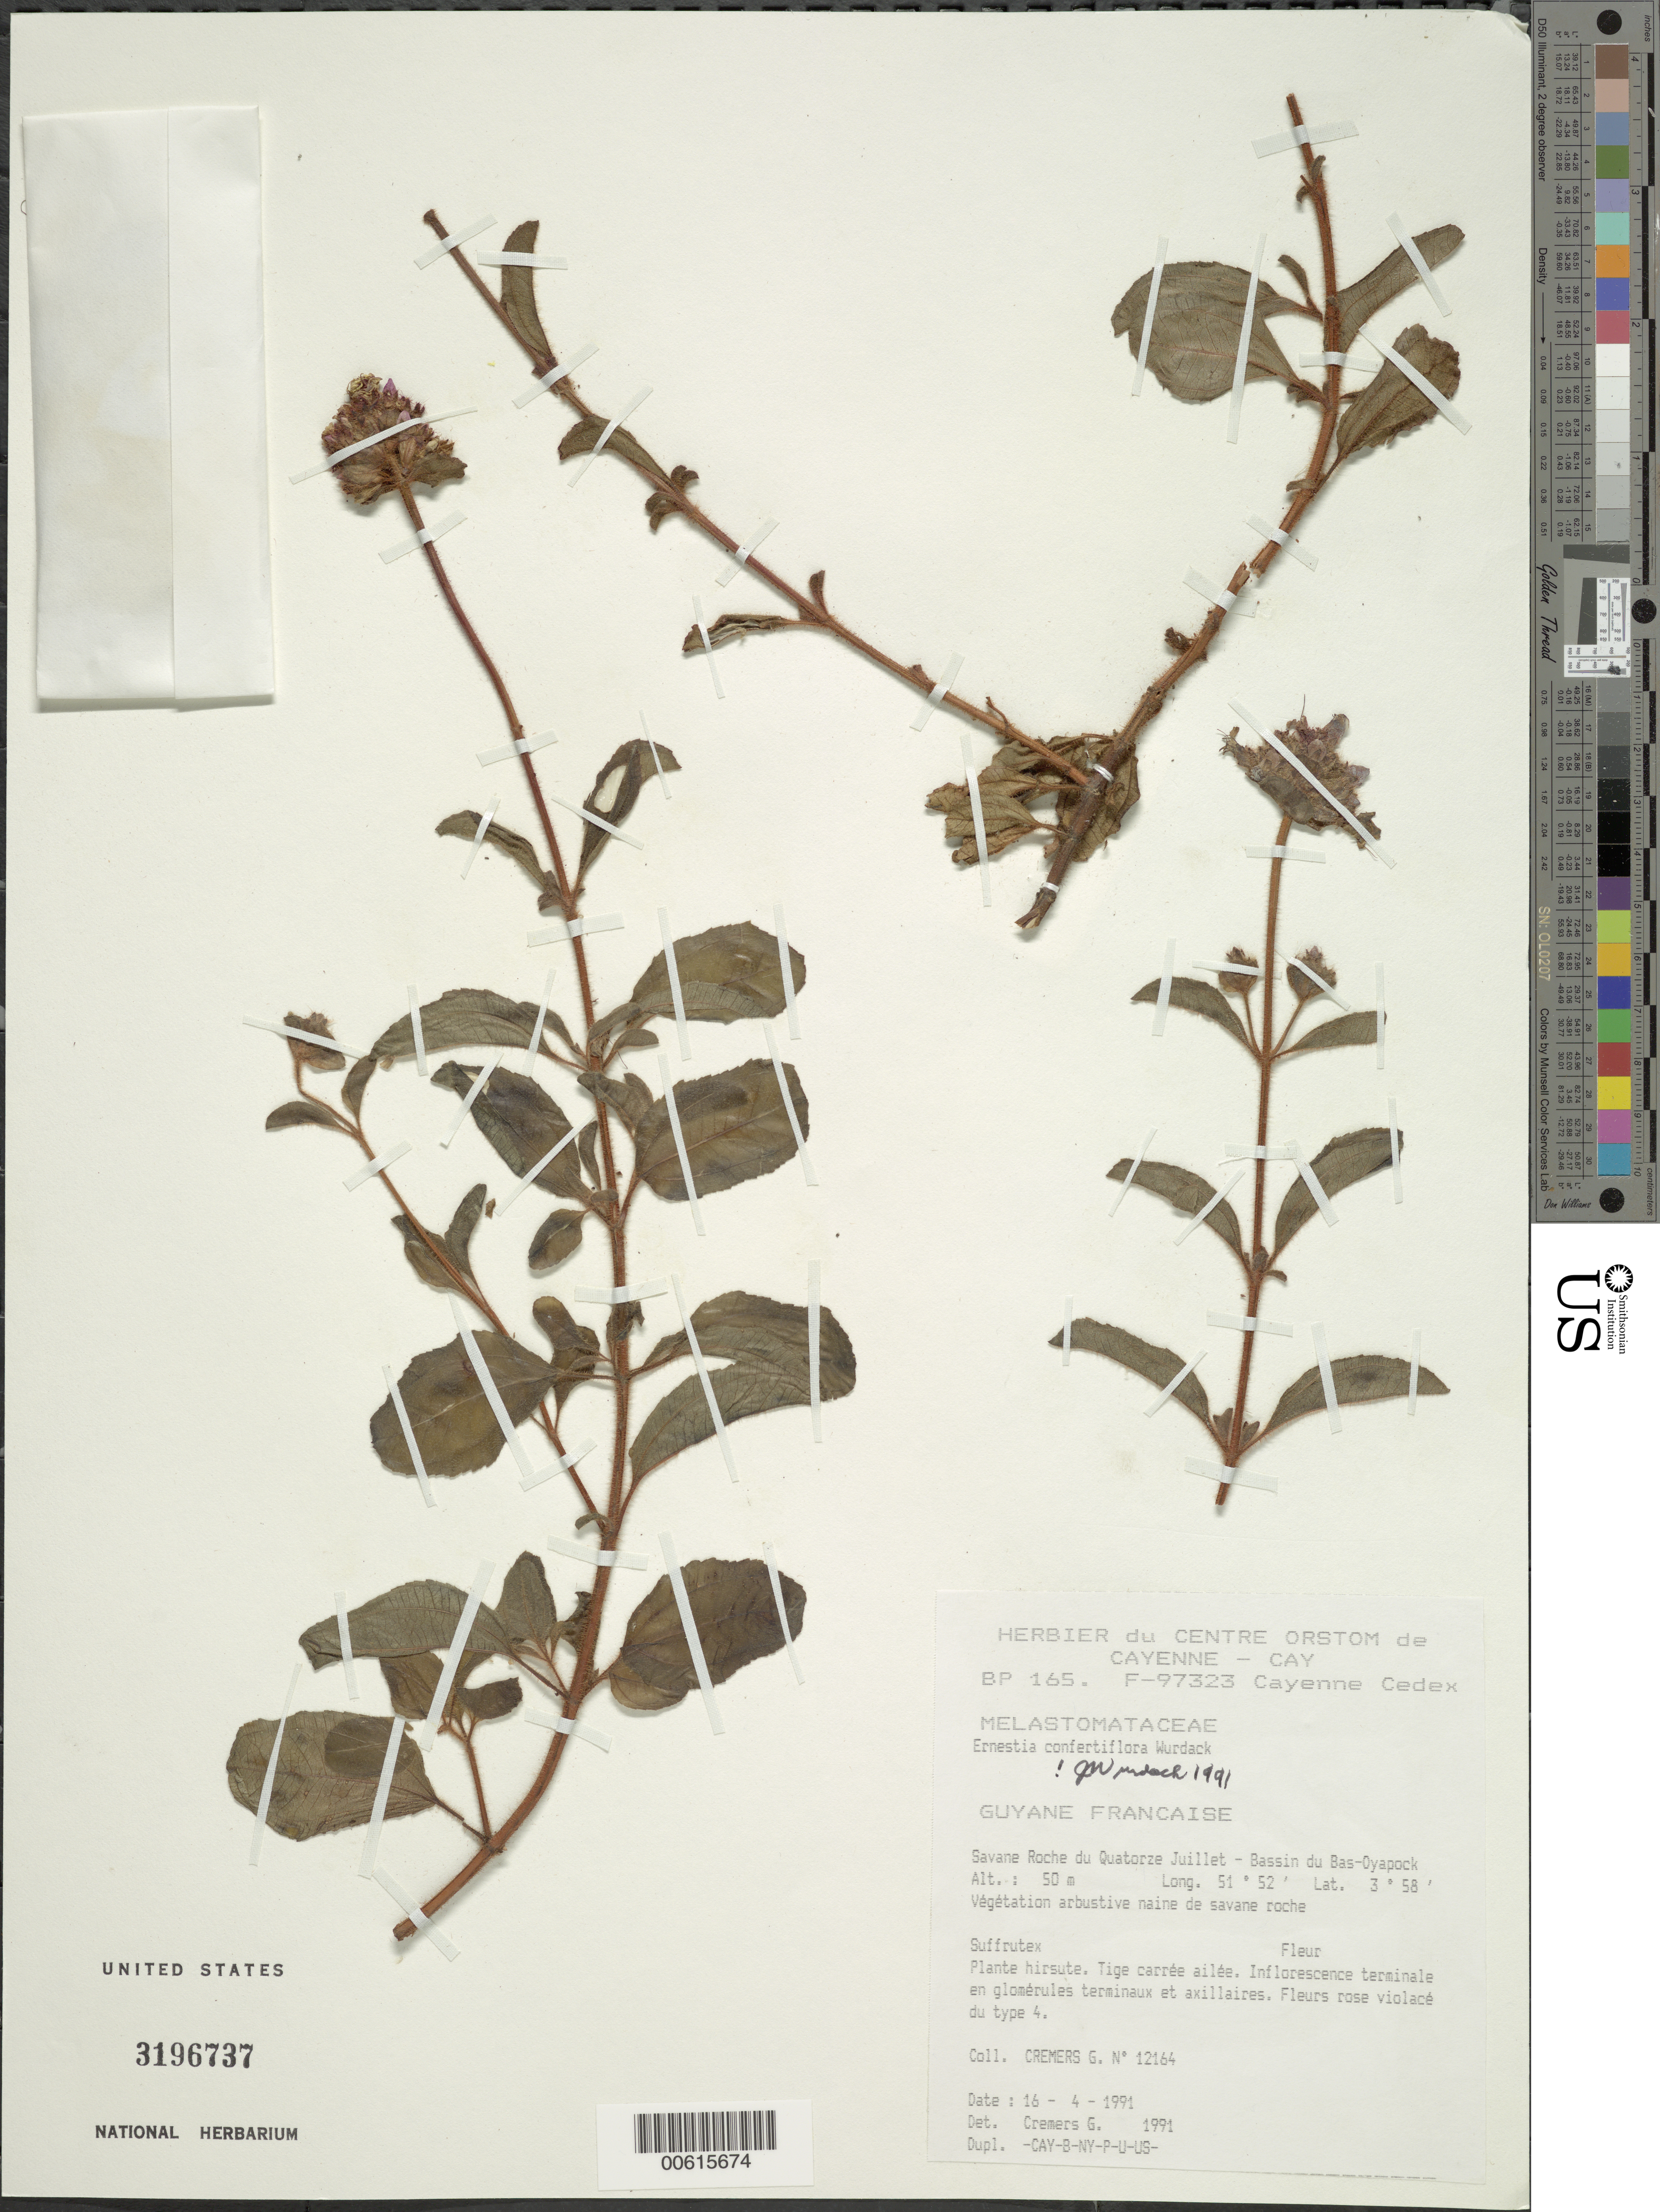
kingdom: Plantae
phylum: Tracheophyta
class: Magnoliopsida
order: Myrtales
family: Melastomataceae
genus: Ernestia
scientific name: Ernestia confertiflora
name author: Wurdack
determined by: Wurdack, John J., (US), US (UNITED STATES)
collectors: G. Cremers & S. Gautier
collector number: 12164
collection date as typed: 16-Apr-91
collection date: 1991-04-16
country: French Guiana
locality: Savane Roche du Quatorze Juillet, Bassin du Bas-Oyapock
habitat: Vegetation arbustive naine de savane roche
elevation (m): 50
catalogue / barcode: US 3196737